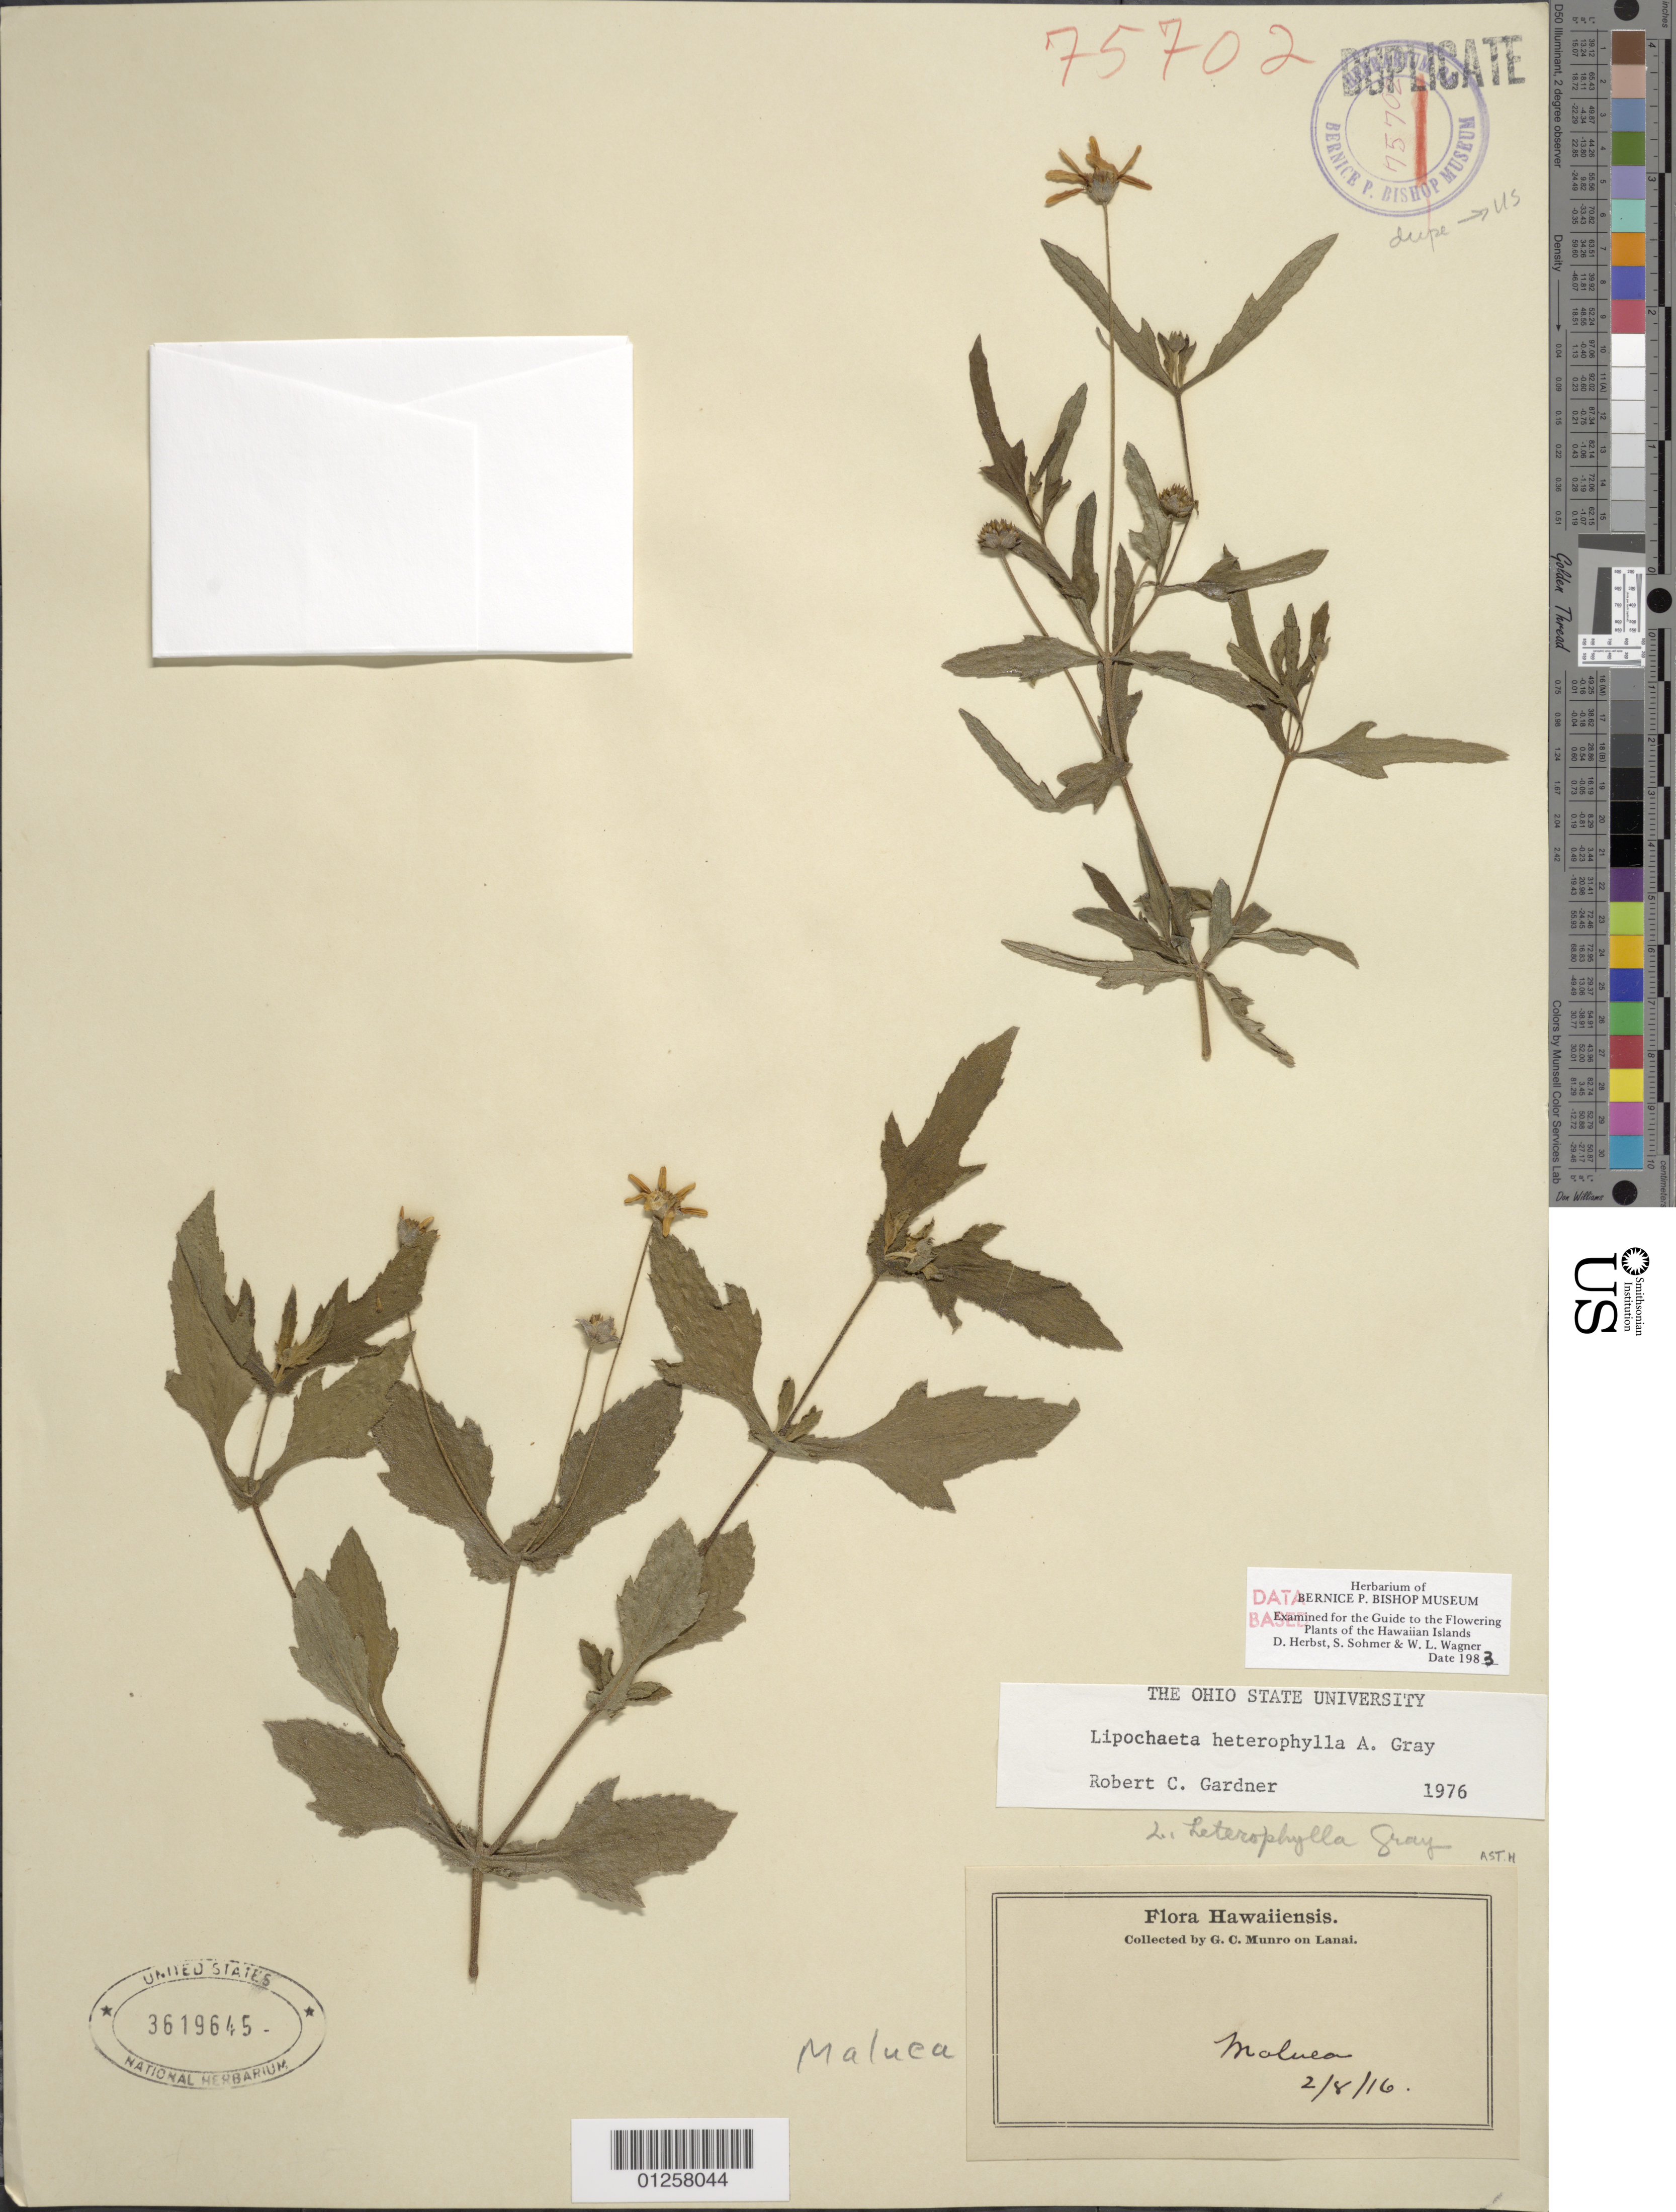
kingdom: Plantae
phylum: Tracheophyta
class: Magnoliopsida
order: Asterales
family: Asteraceae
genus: Lipochaeta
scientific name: Lipochaeta heterophylla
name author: A. Gray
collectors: G. C. Munro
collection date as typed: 8 Feb 1916 or 2 Aug 1916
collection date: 1916-02-08 or 1916-08-02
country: United States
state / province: Hawaii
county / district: Maui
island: Lana'i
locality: Moluea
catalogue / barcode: US 3619645